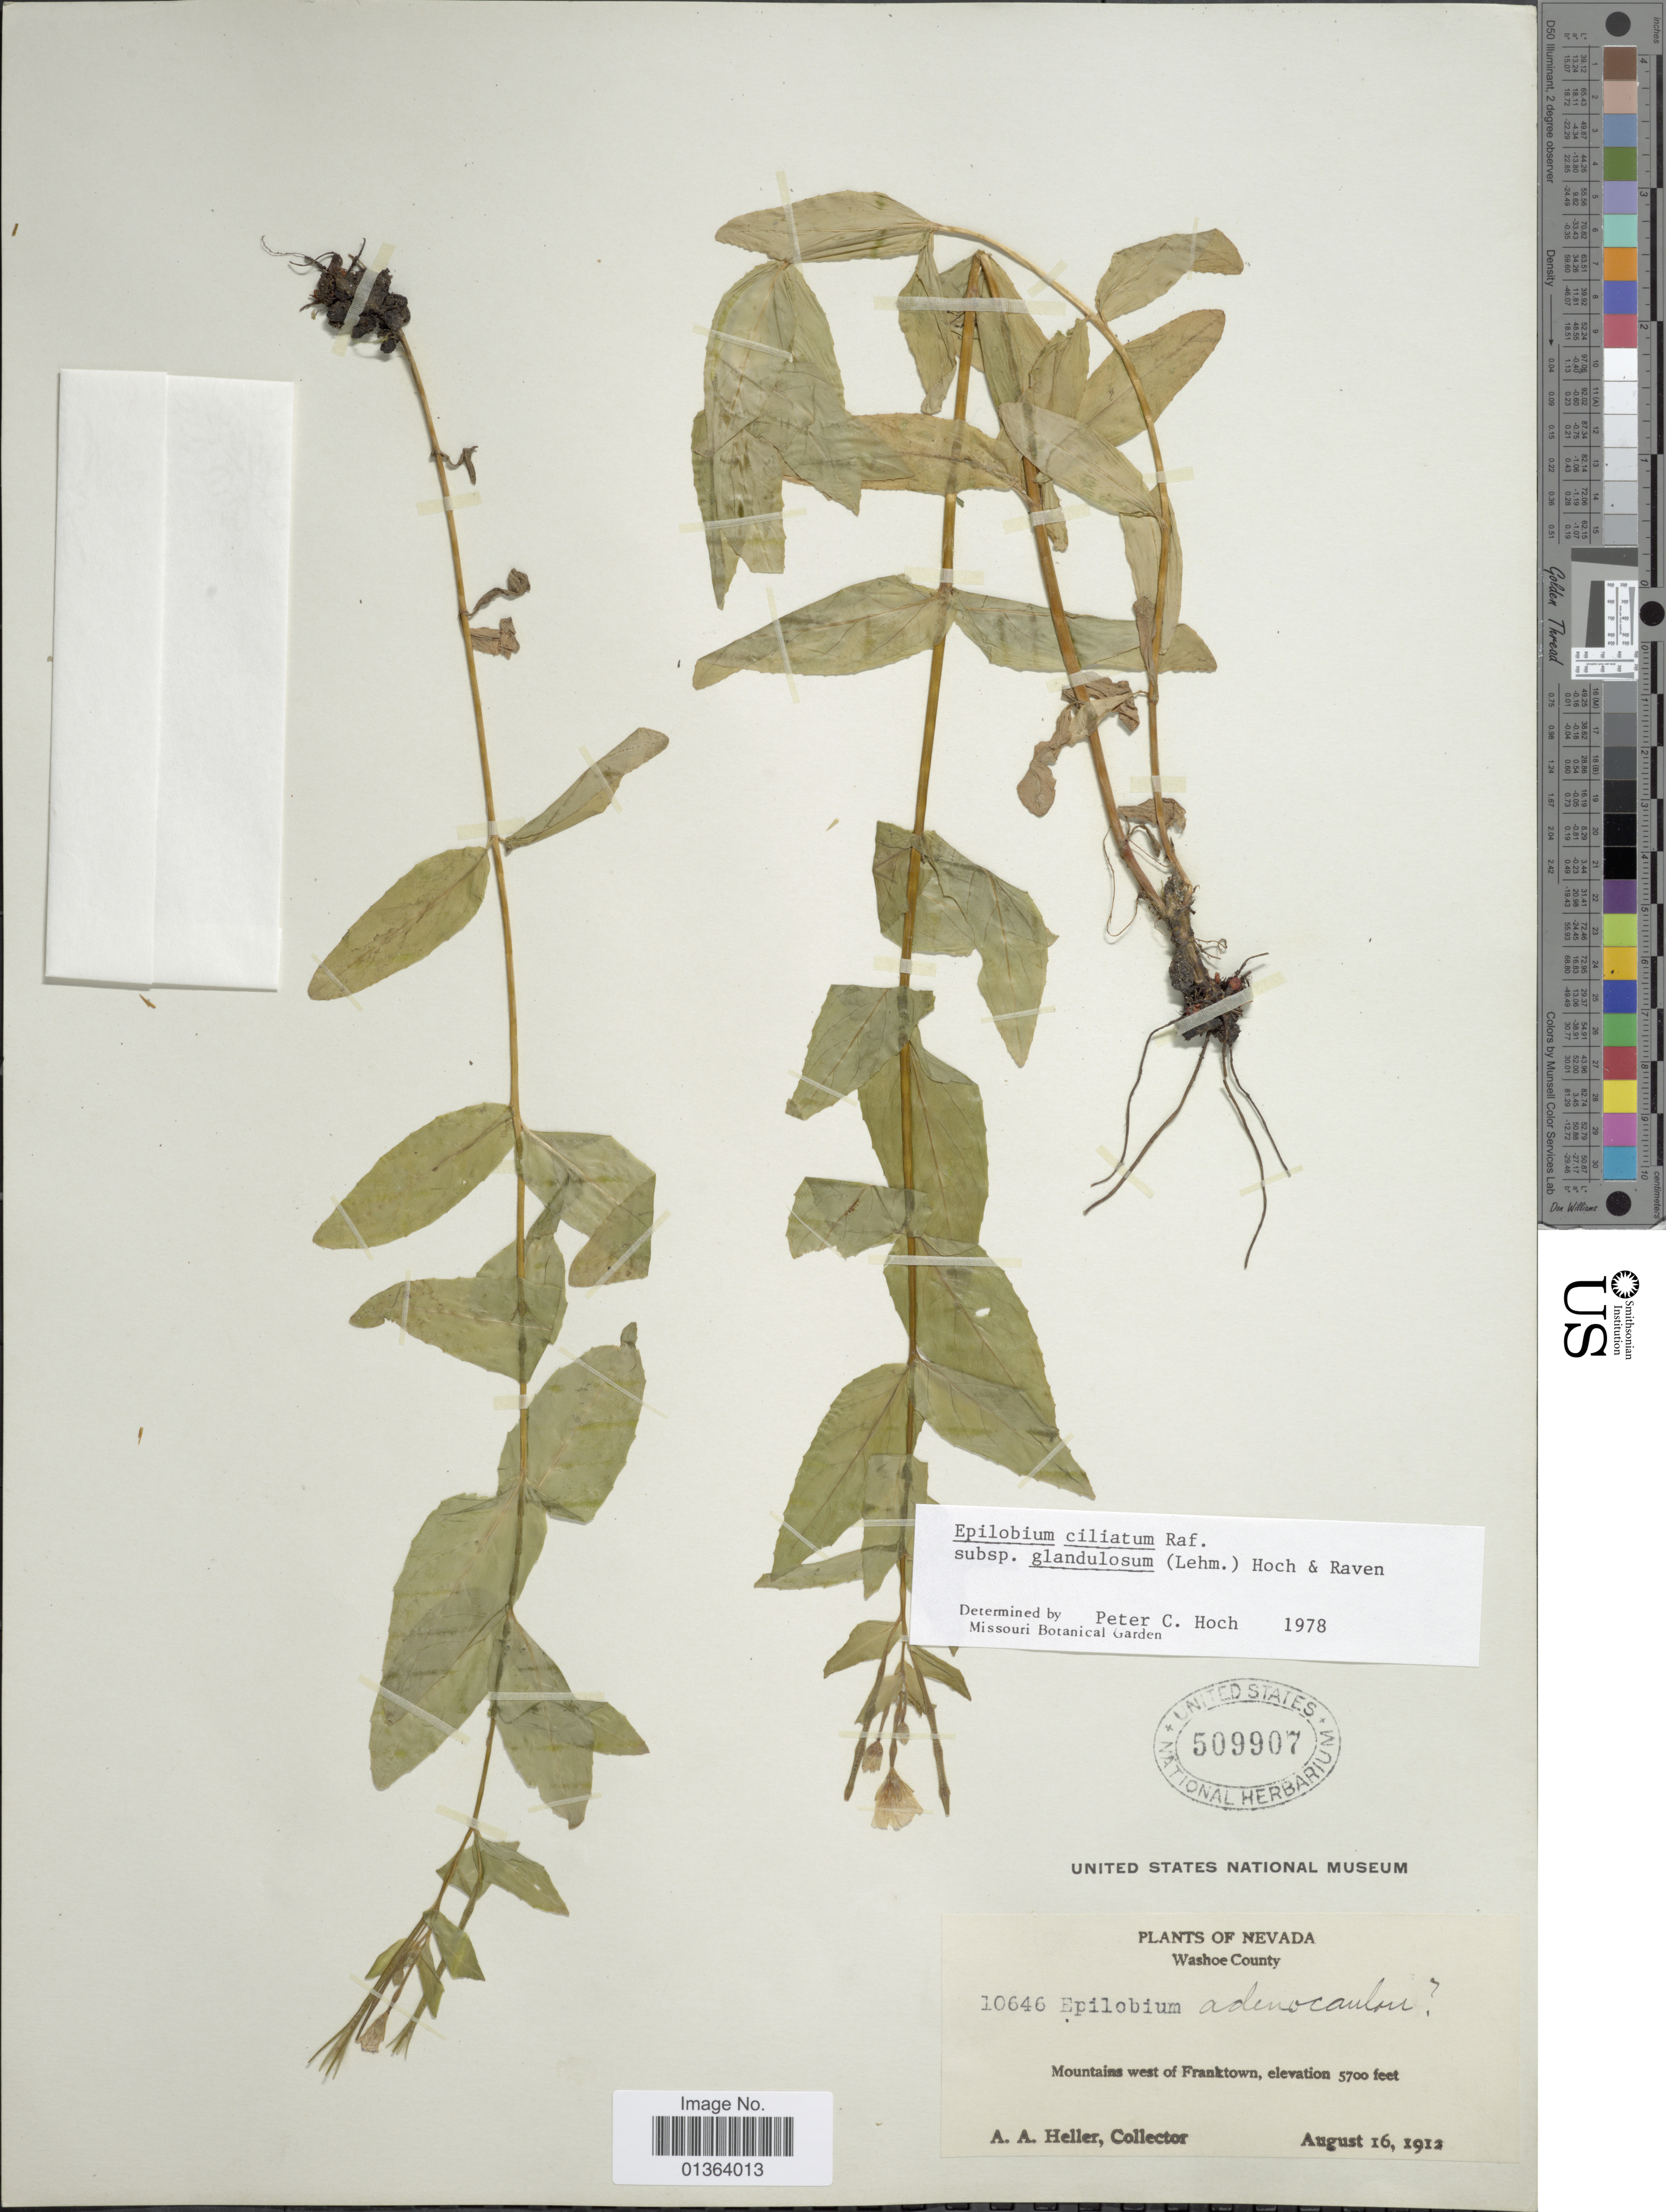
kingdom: Plantae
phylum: Tracheophyta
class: Magnoliopsida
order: Myrtales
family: Onagraceae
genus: Epilobium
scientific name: Epilobium ciliatum subsp. glandulosum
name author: (Lehm.) Hoch & P.H. Raven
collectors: A. A. Heller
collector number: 10646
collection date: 1912-08-16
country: United States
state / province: Nevada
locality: Washoe County. Mountains west of Franktown.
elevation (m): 1737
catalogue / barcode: US 509907